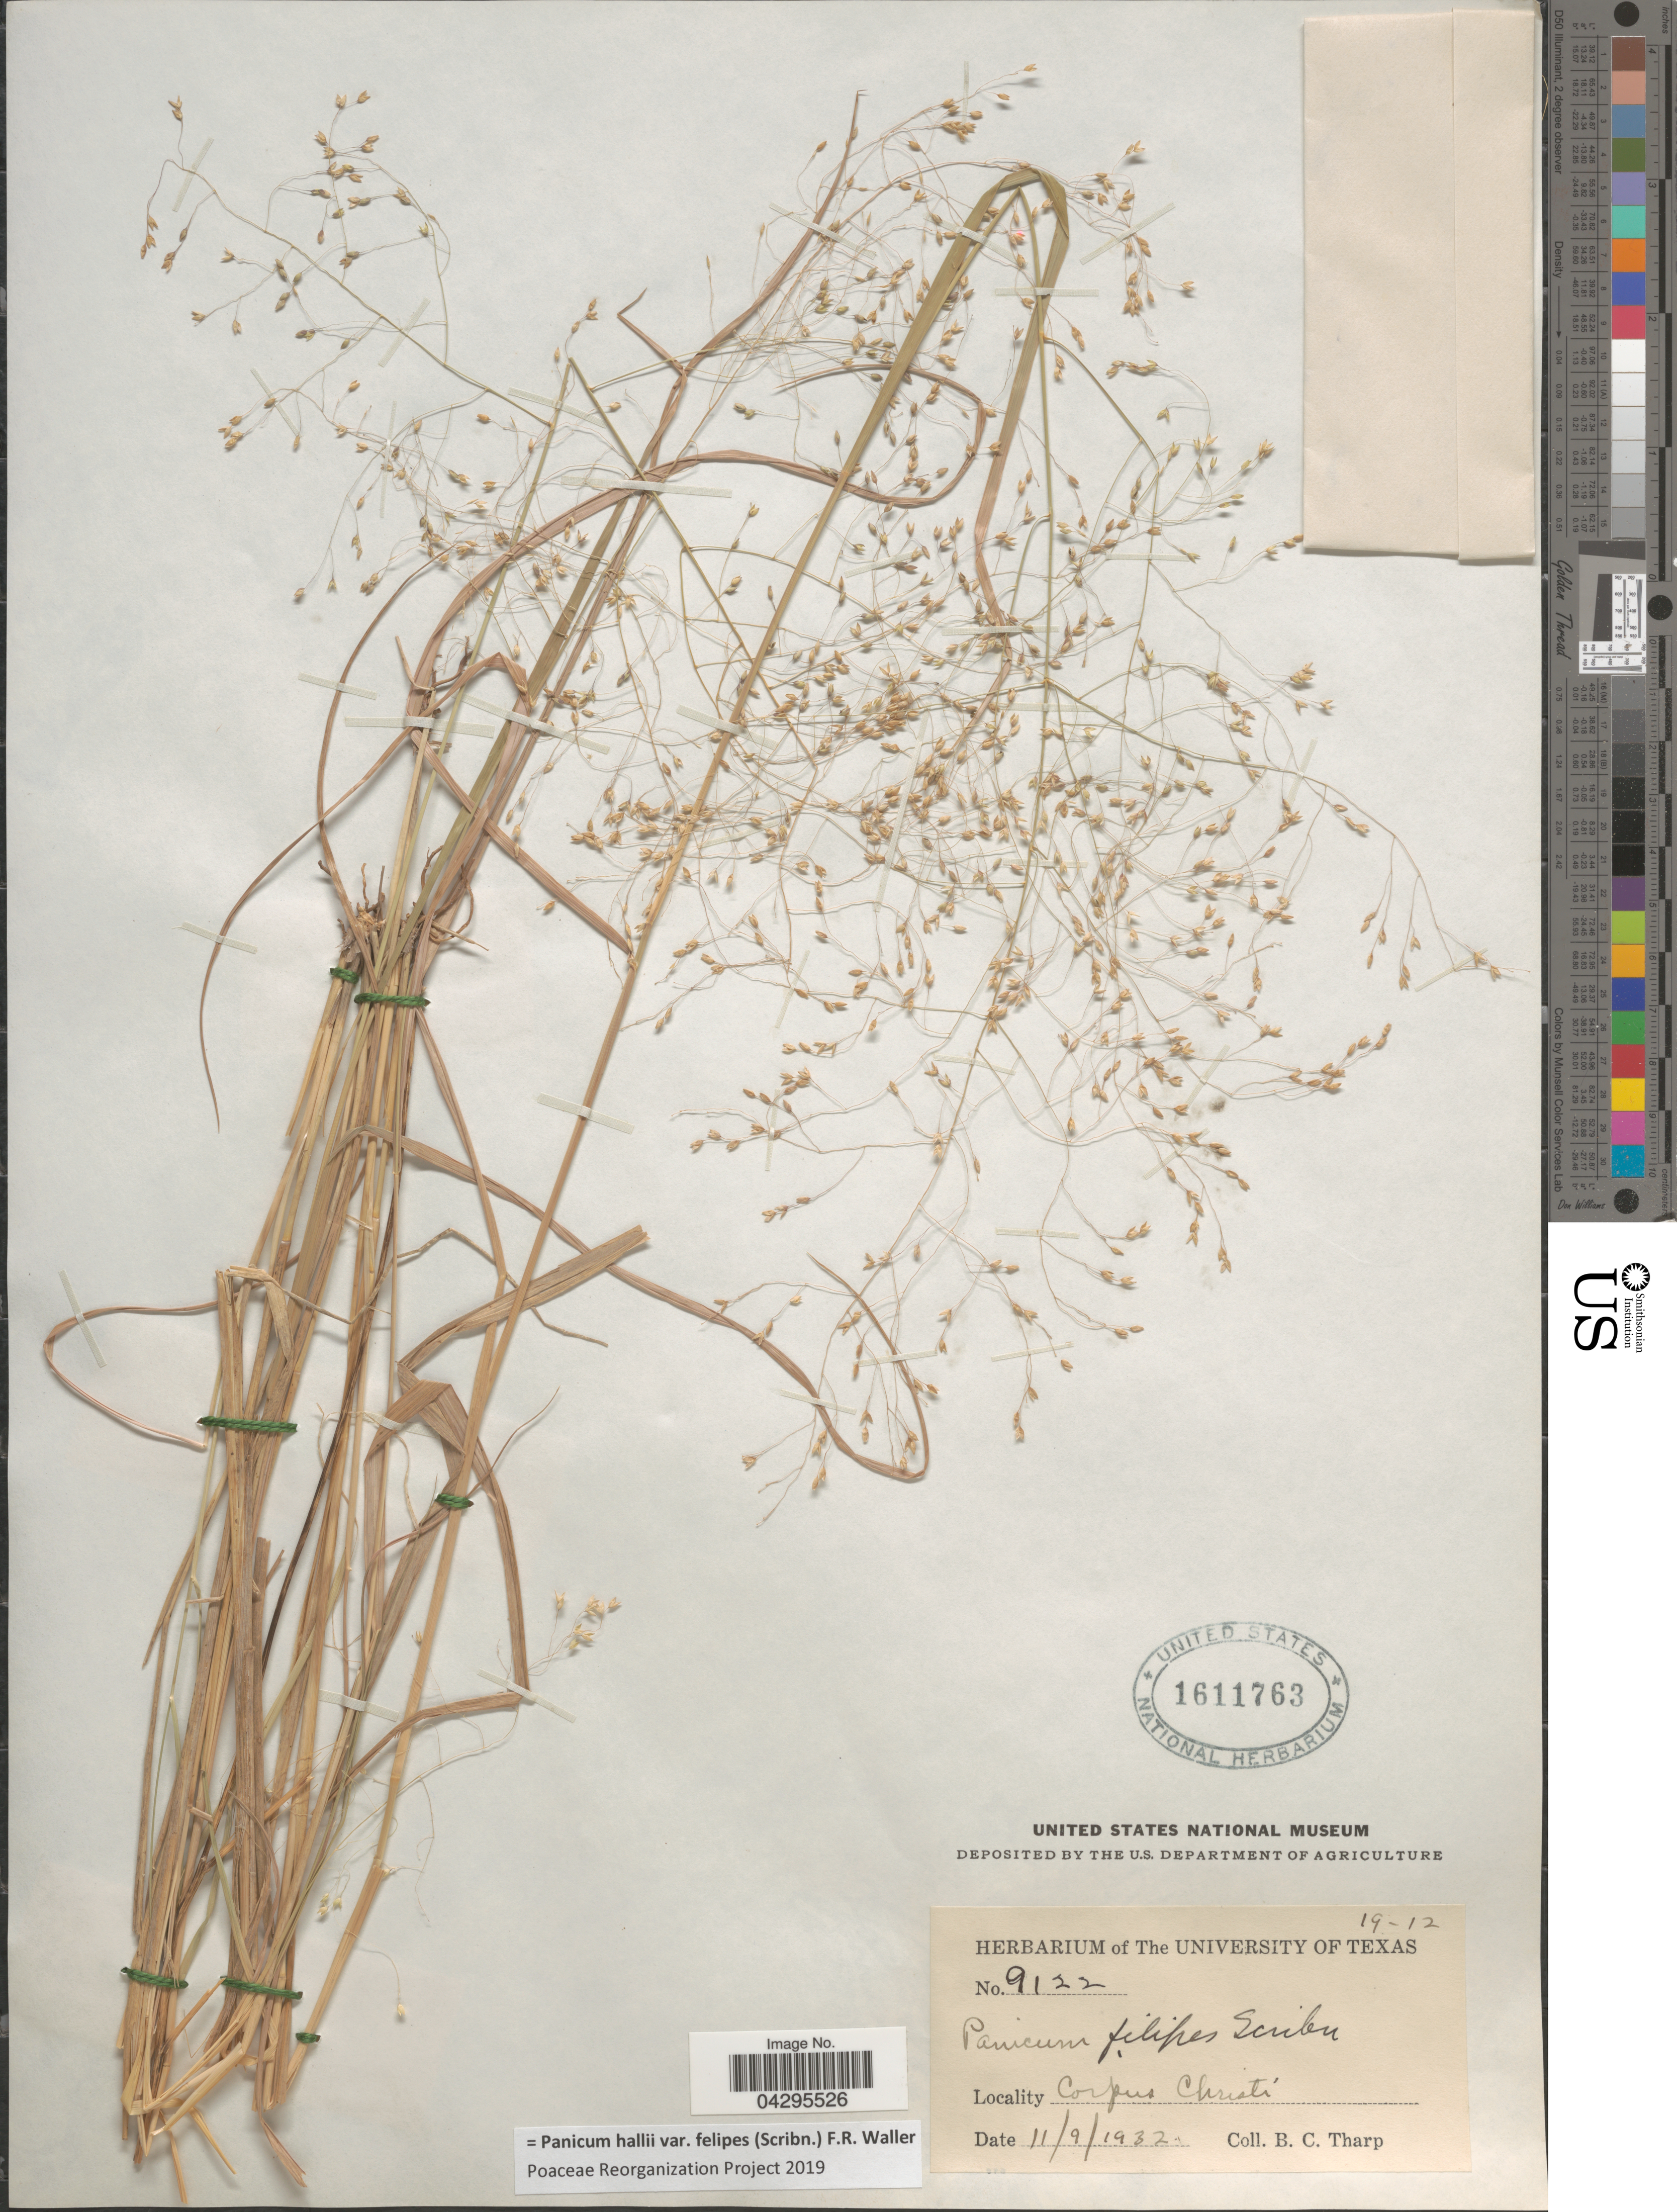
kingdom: Plantae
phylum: Tracheophyta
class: Liliopsida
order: Poales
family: Poaceae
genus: Panicum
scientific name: Panicum hallii var. felipes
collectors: B. C. Tharp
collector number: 9122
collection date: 1932-09-11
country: United States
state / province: Texas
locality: Corpus Christi.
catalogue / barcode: US 1611763